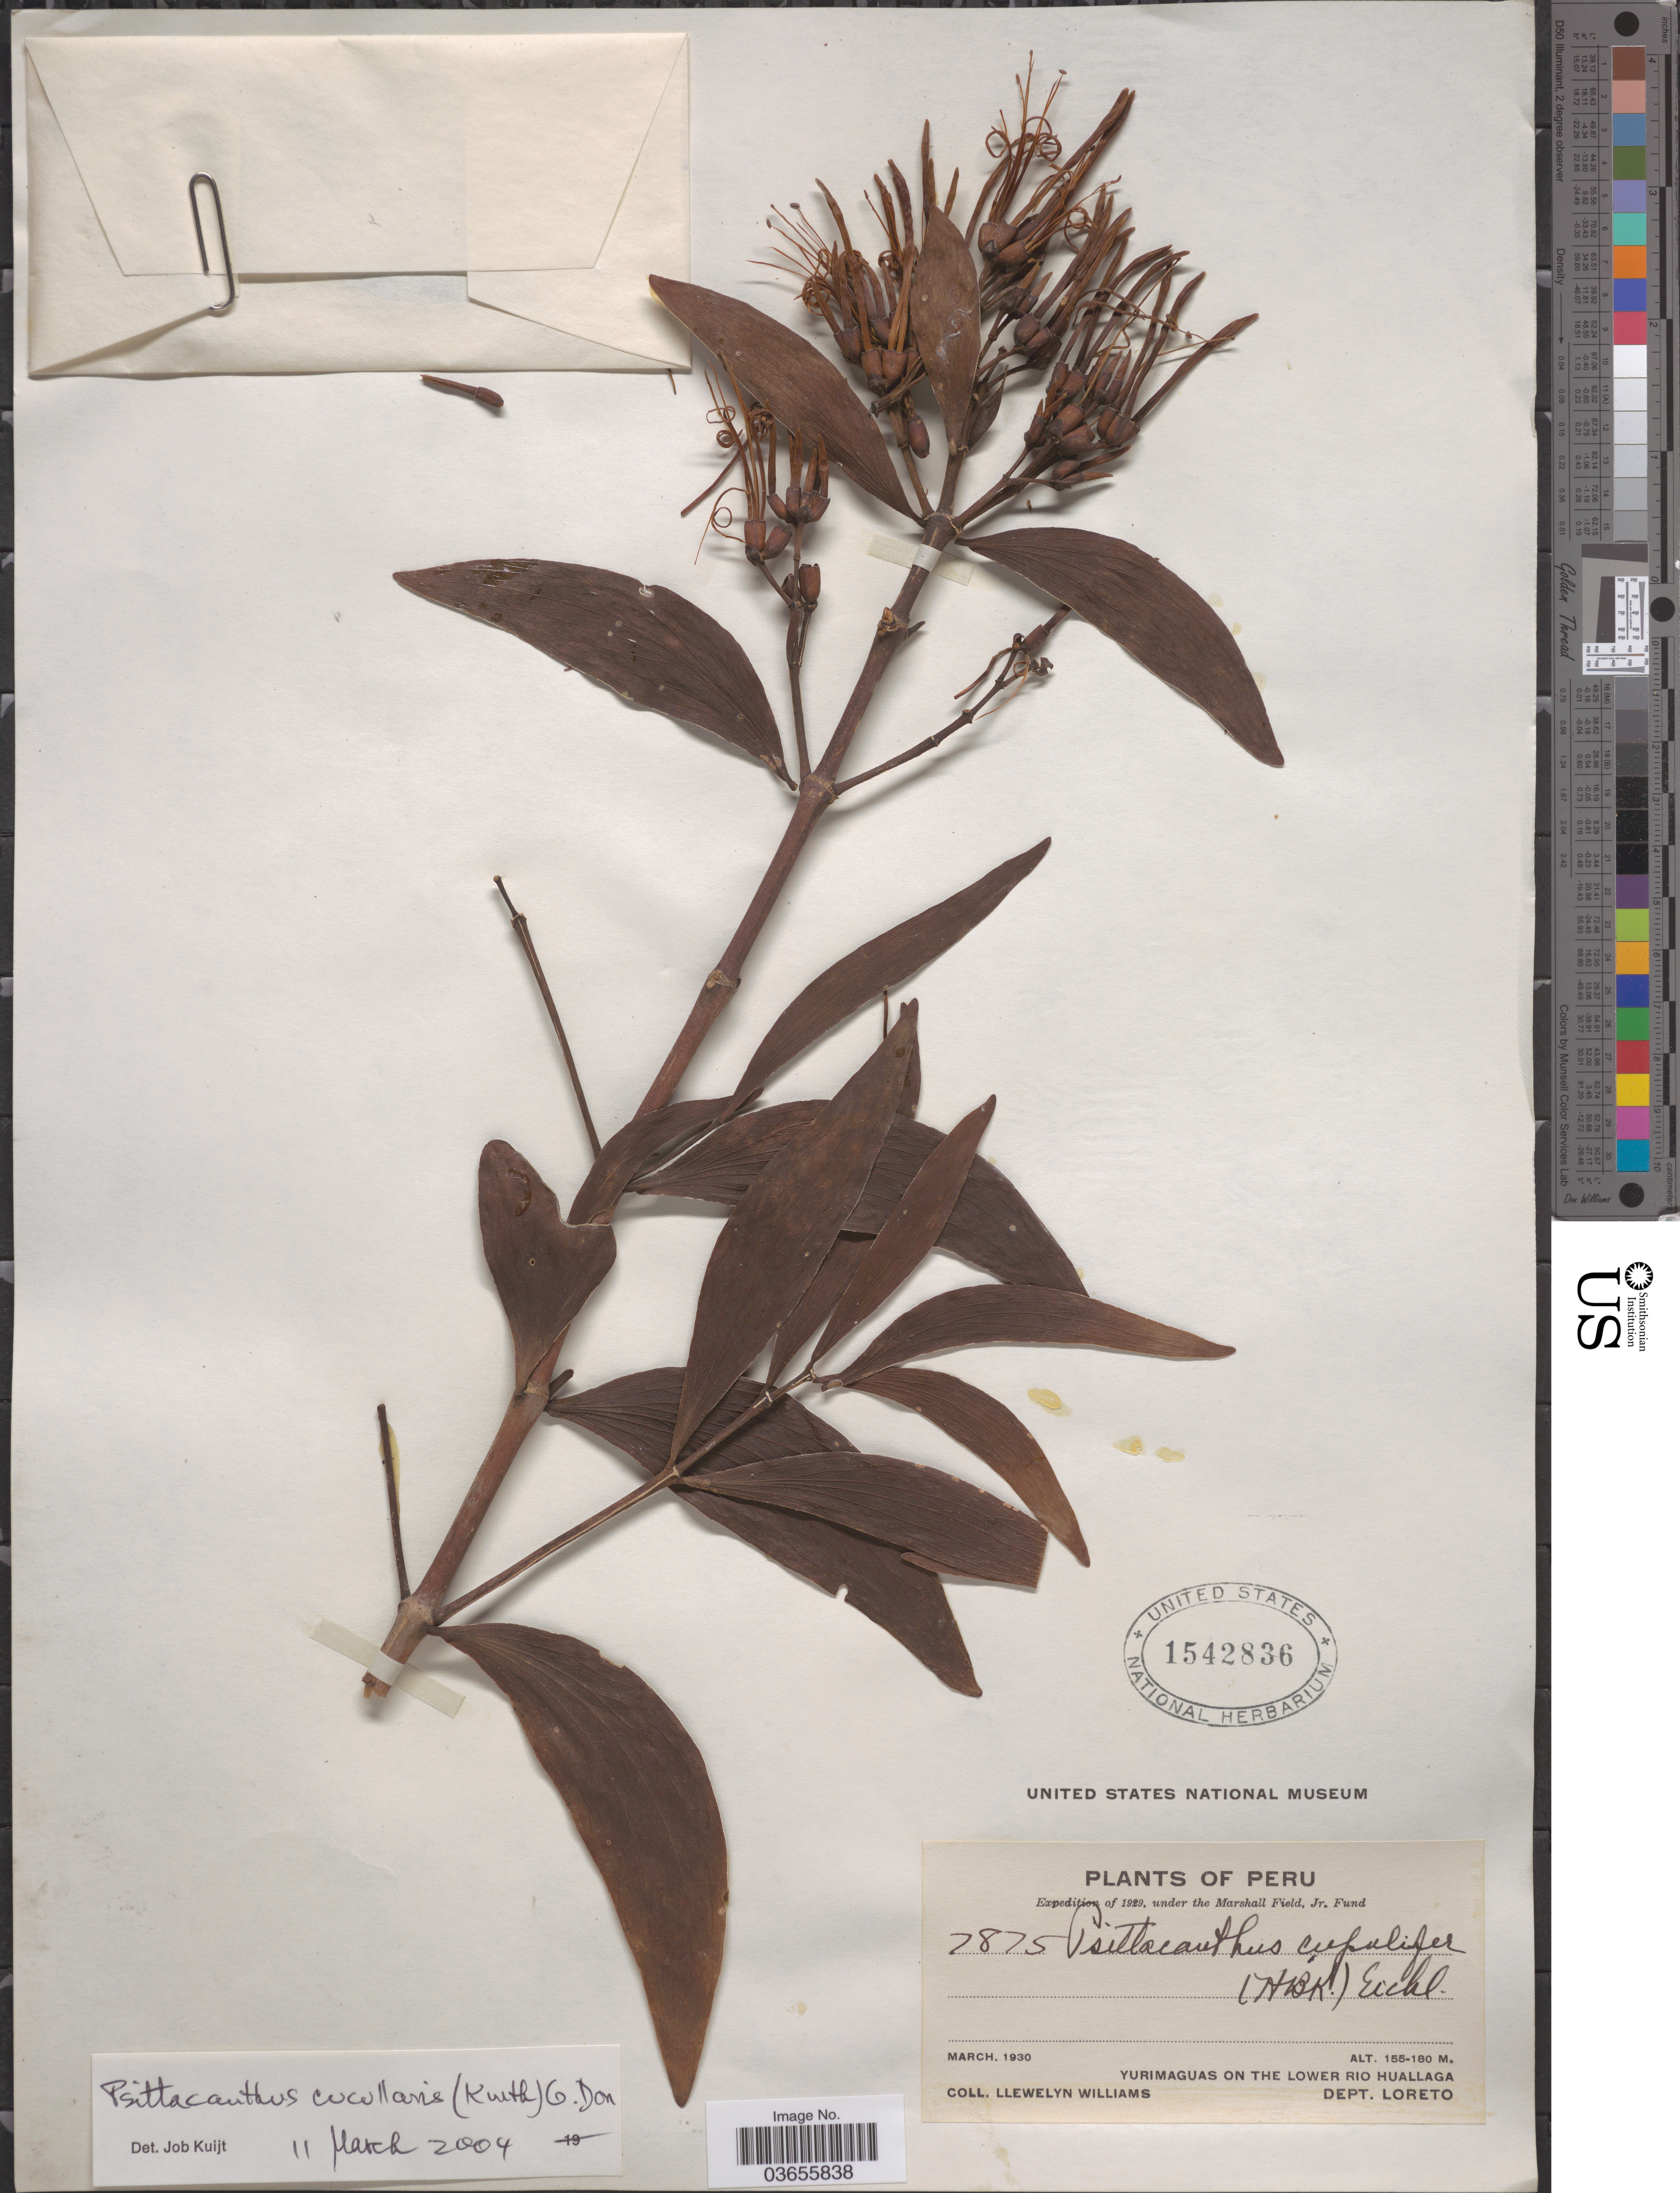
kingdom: Plantae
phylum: Tracheophyta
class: Magnoliopsida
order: Santalales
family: Loranthaceae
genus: Psittacanthus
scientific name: Psittacanthus cucullaris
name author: (Kunth) G. Don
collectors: Ll. Williams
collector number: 7875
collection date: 1930-03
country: Peru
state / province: Loreto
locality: Yurimaguas on the Lower Rio Huallaga. Dept. Loreto.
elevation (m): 155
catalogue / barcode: US 1542836